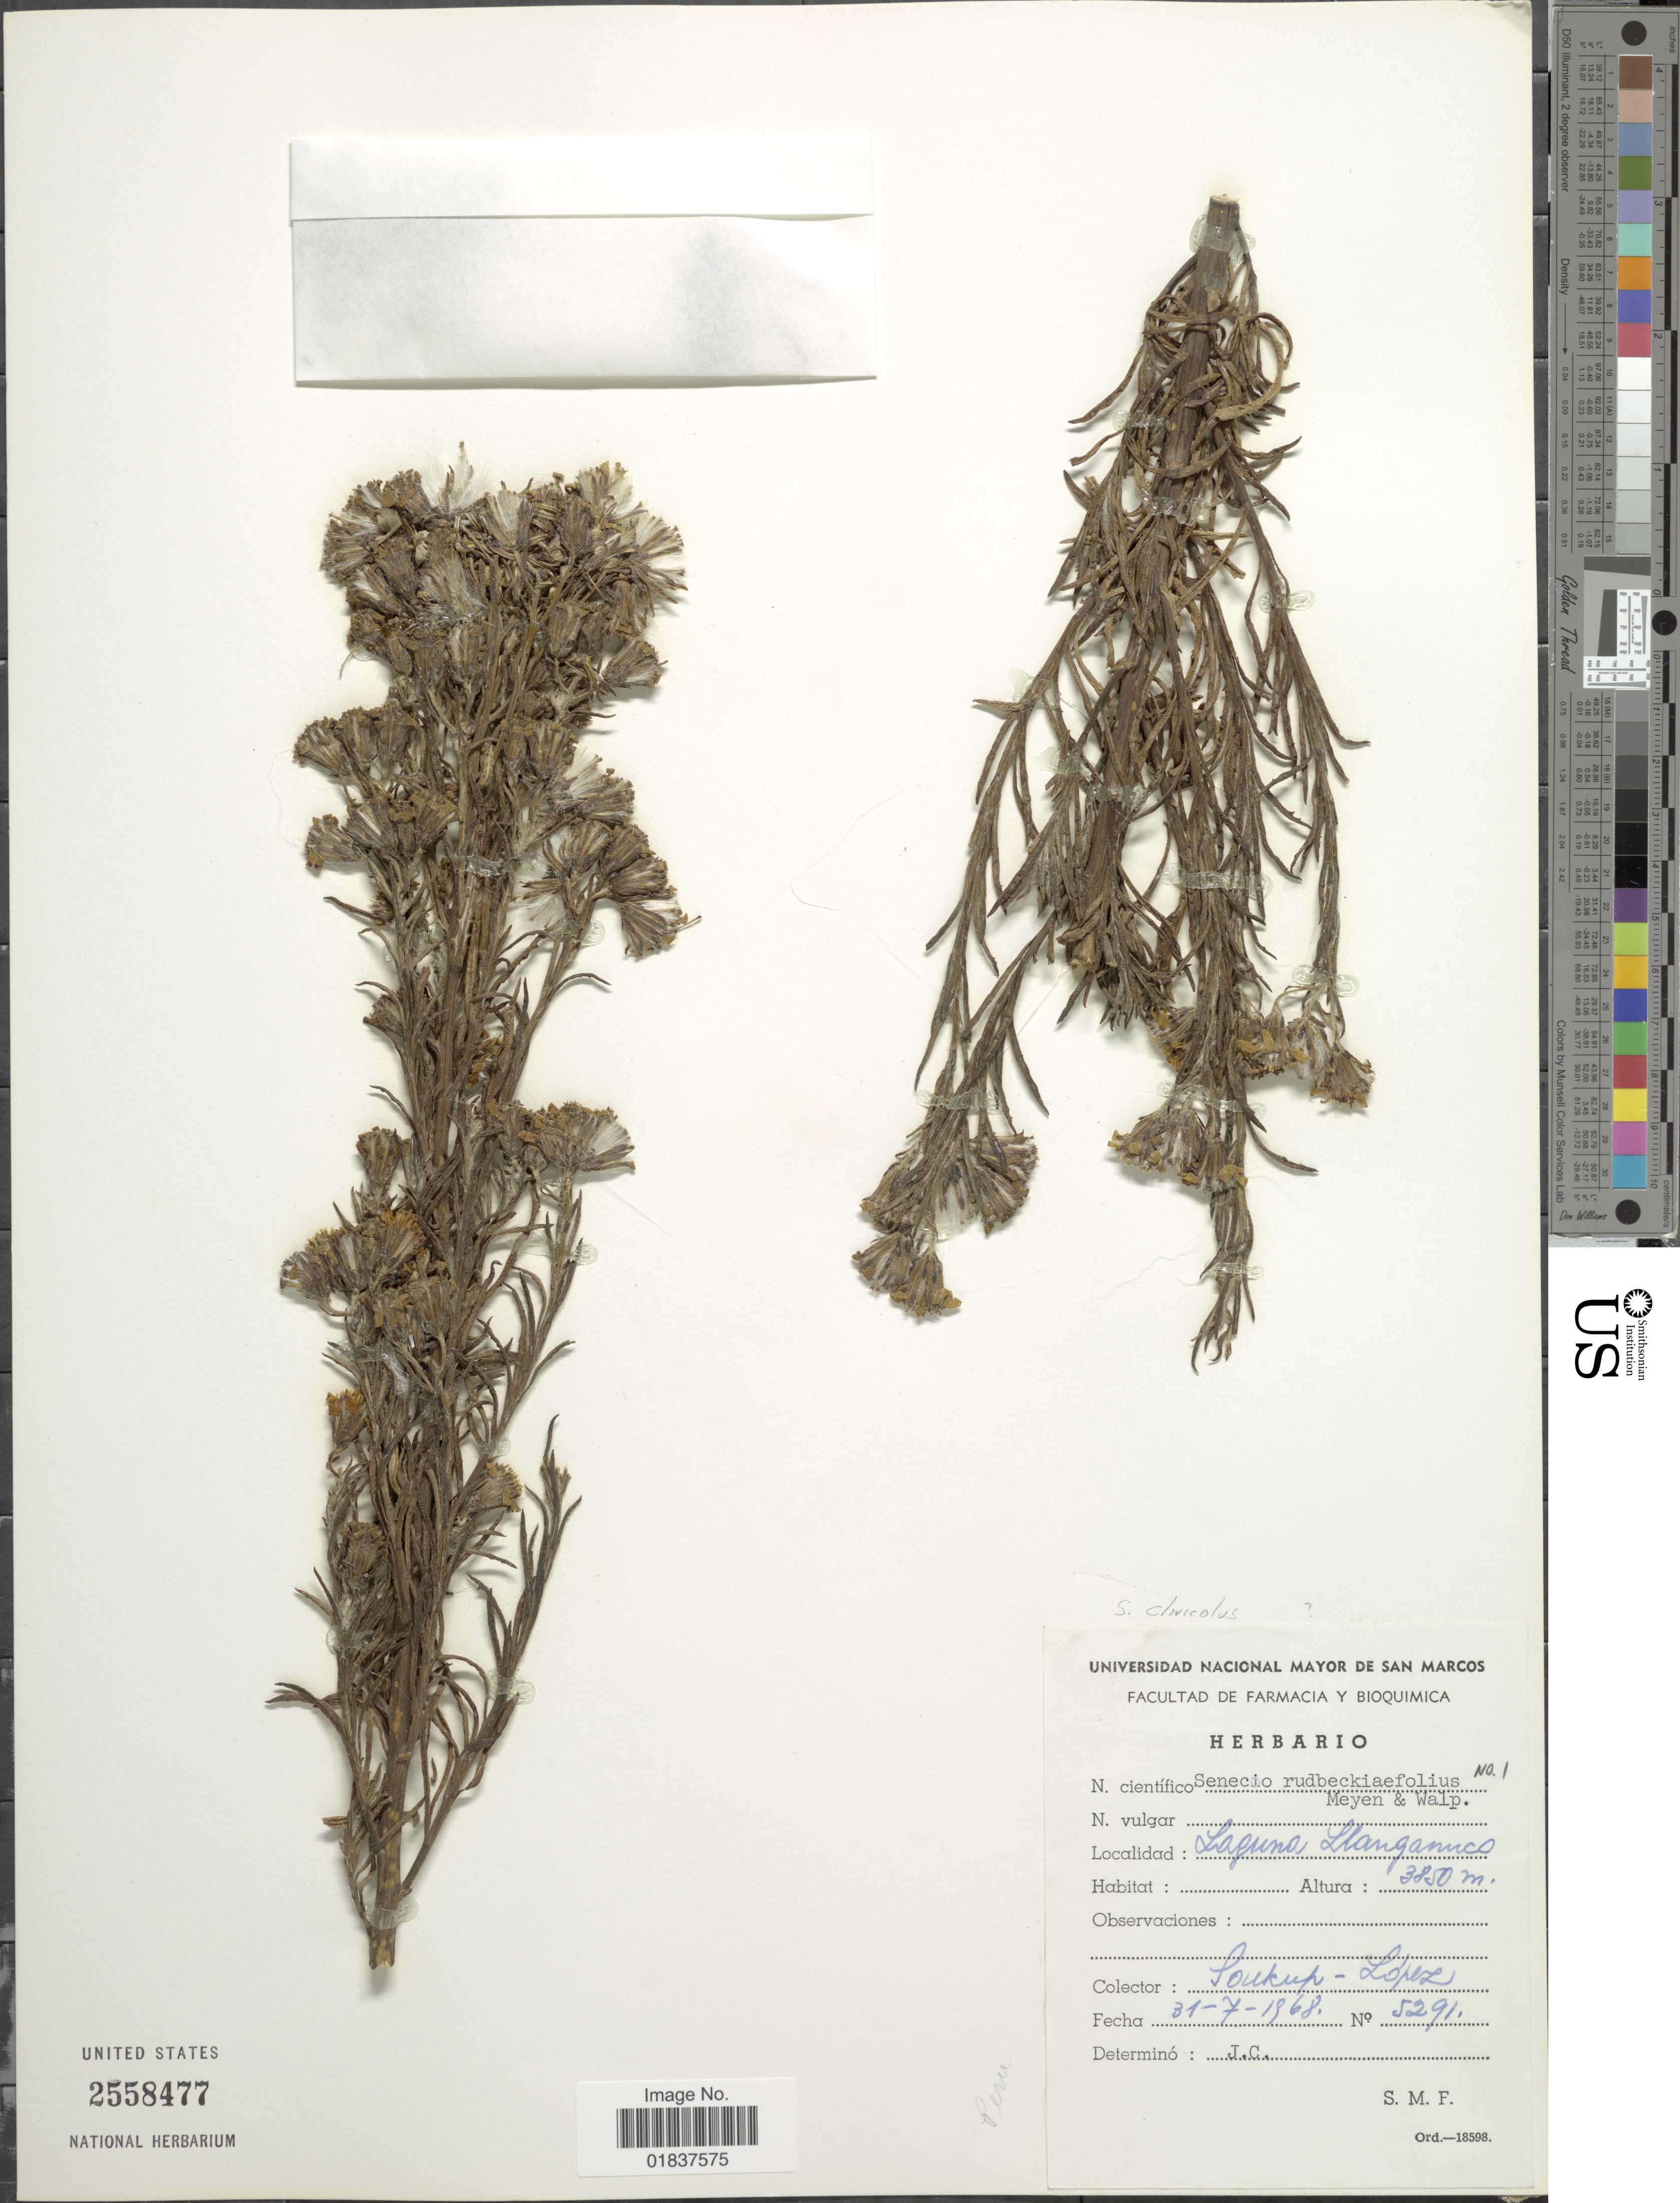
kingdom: Plantae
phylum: Tracheophyta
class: Magnoliopsida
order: Asterales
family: Asteraceae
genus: Senecio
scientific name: Senecio clivicola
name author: Wedd.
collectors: -- Soukup & -. Lopez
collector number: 5291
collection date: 1968-07-31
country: Peru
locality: Laguna Llanganuco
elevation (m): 3850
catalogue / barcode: US 2558477